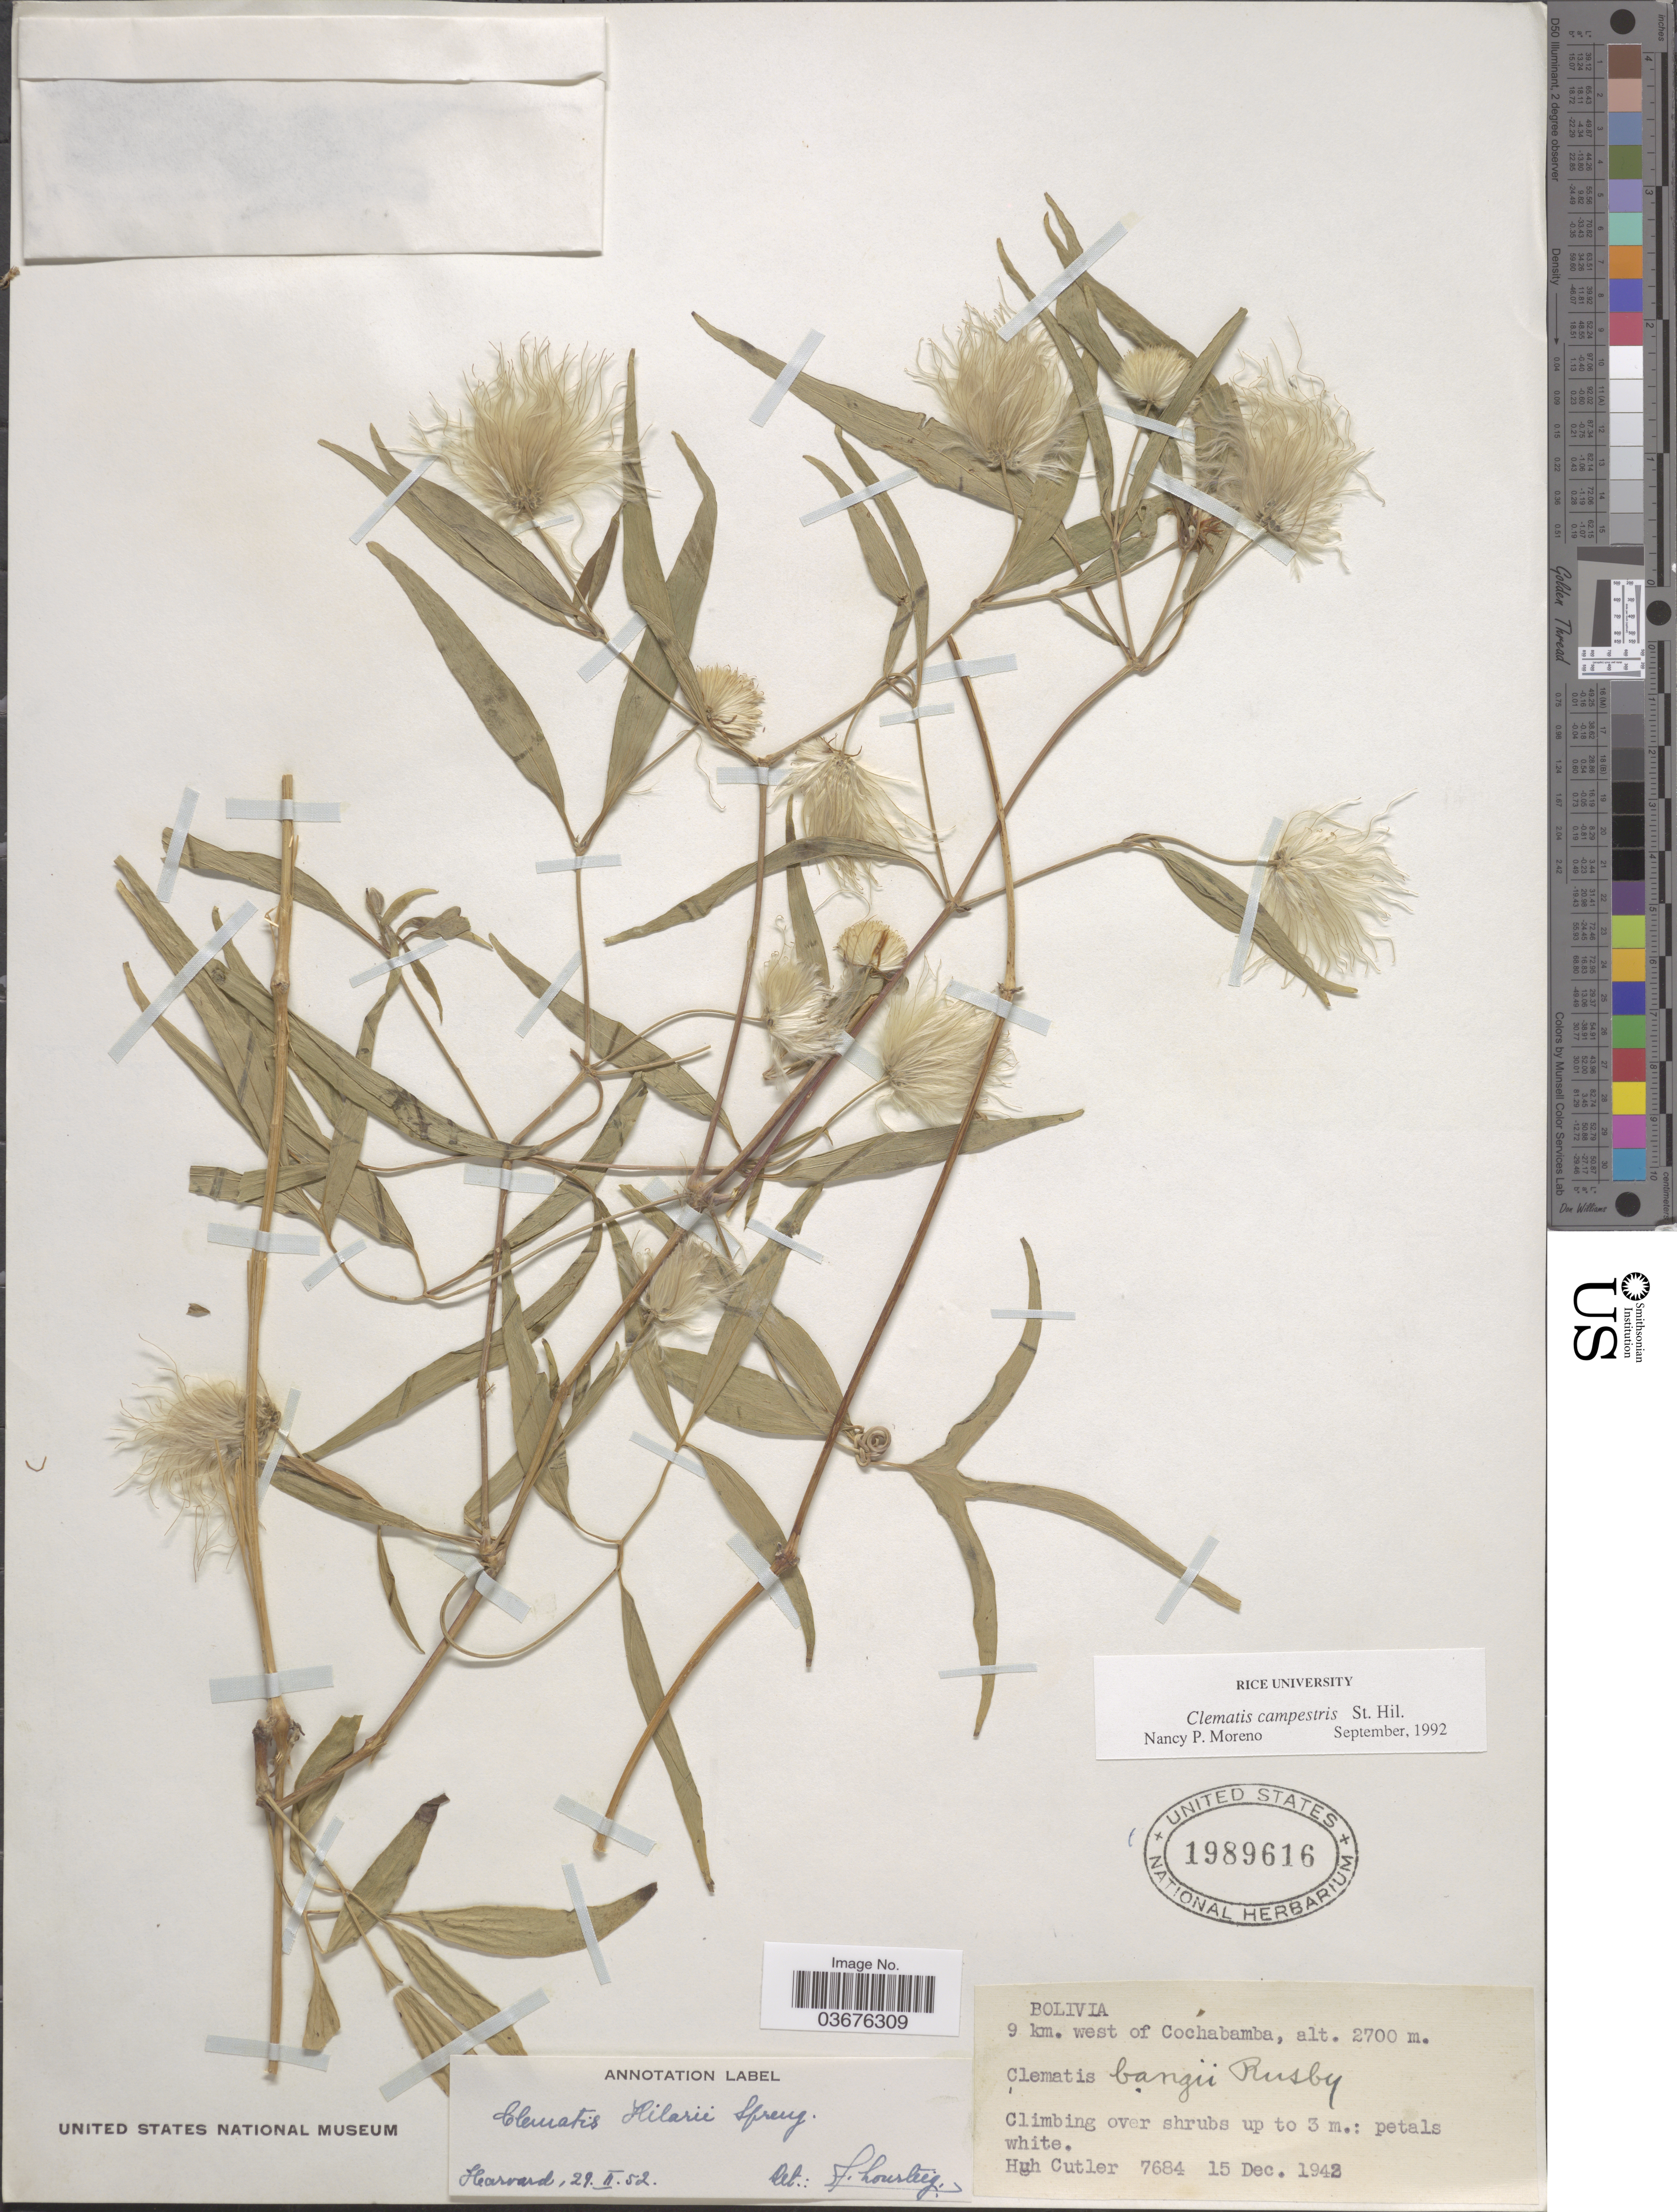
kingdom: Plantae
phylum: Tracheophyta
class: Magnoliopsida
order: Ranunculales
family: Ranunculaceae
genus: Clematis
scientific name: Clematis campestris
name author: A. St.-Hil.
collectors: H. Cutler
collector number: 7684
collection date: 1942-12-15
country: Bolivia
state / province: Cochabamba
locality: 9 km. west of Cochabamba.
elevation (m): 2700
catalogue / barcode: US 1989616